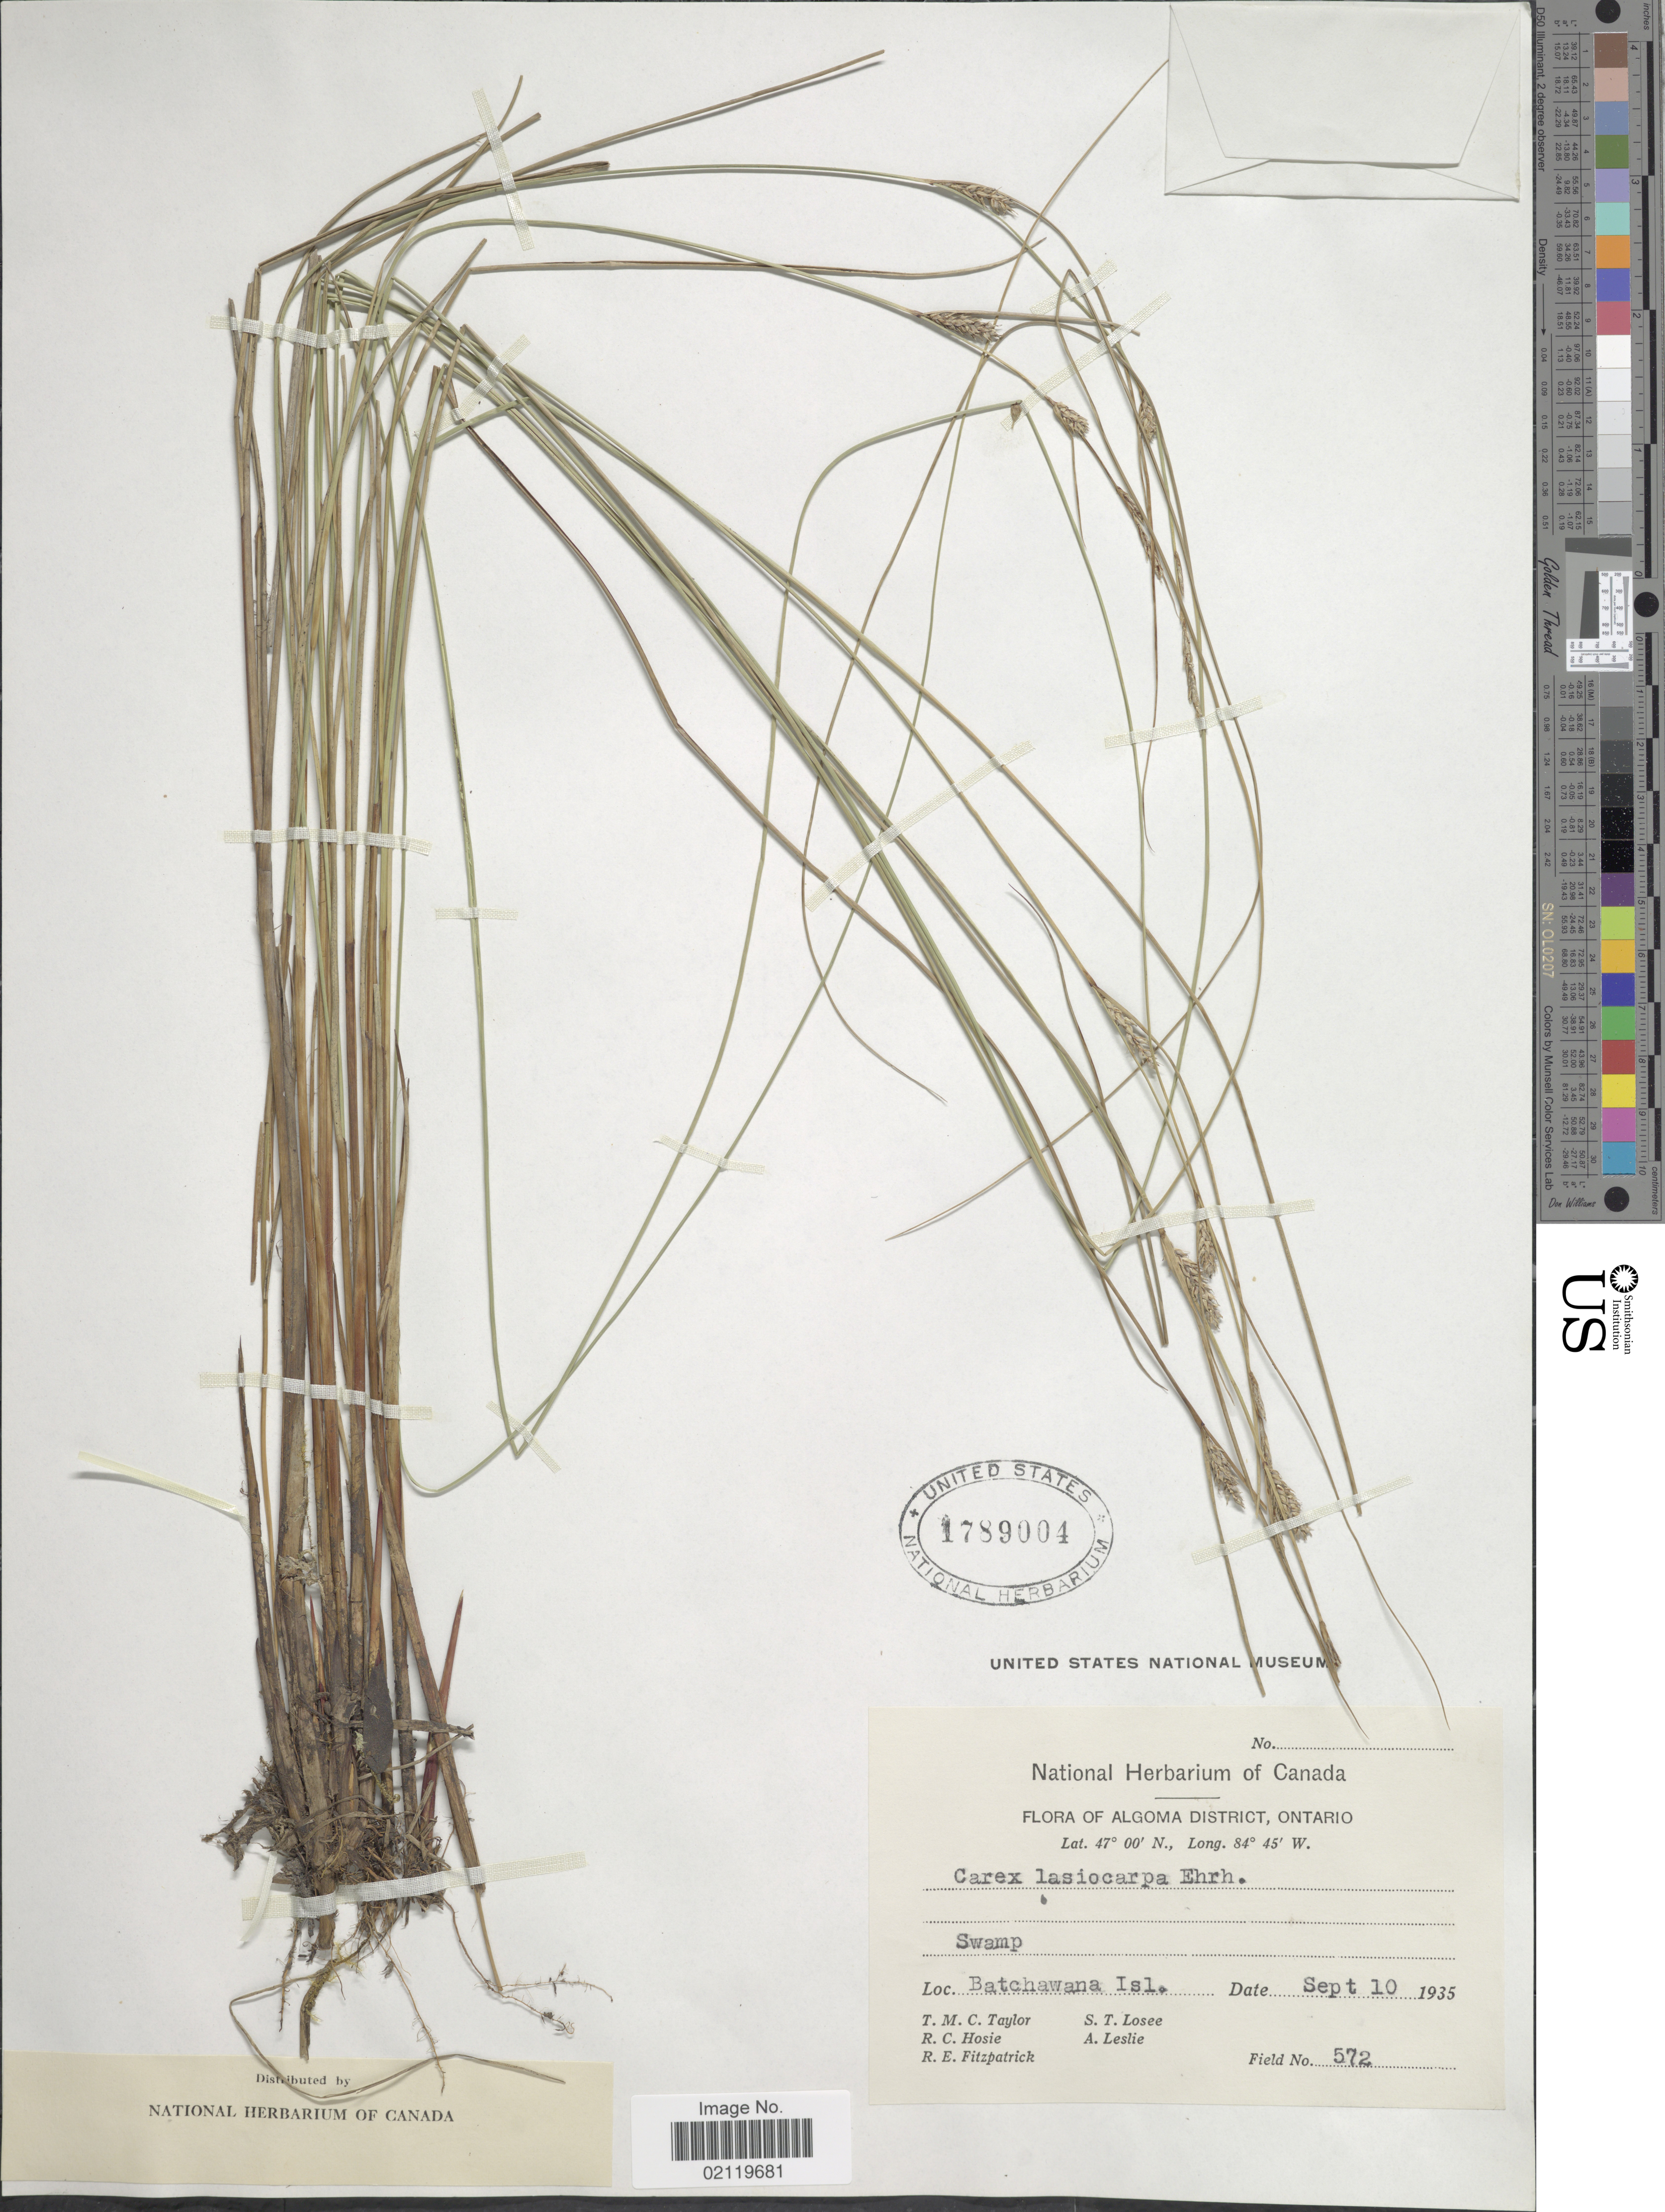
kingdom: Plantae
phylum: Tracheophyta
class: Liliopsida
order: Poales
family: Cyperaceae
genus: Carex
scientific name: Carex lasiocarpa var. americana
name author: Fernald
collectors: T. M. C. Taylor, R. Hosie, R. Fitzpatrick, S. Losee & A. Leslie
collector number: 572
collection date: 1935-09-10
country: Canada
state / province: Ontario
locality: Algoma District. Swamp, Batchawana Isl.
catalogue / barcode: US 1789004